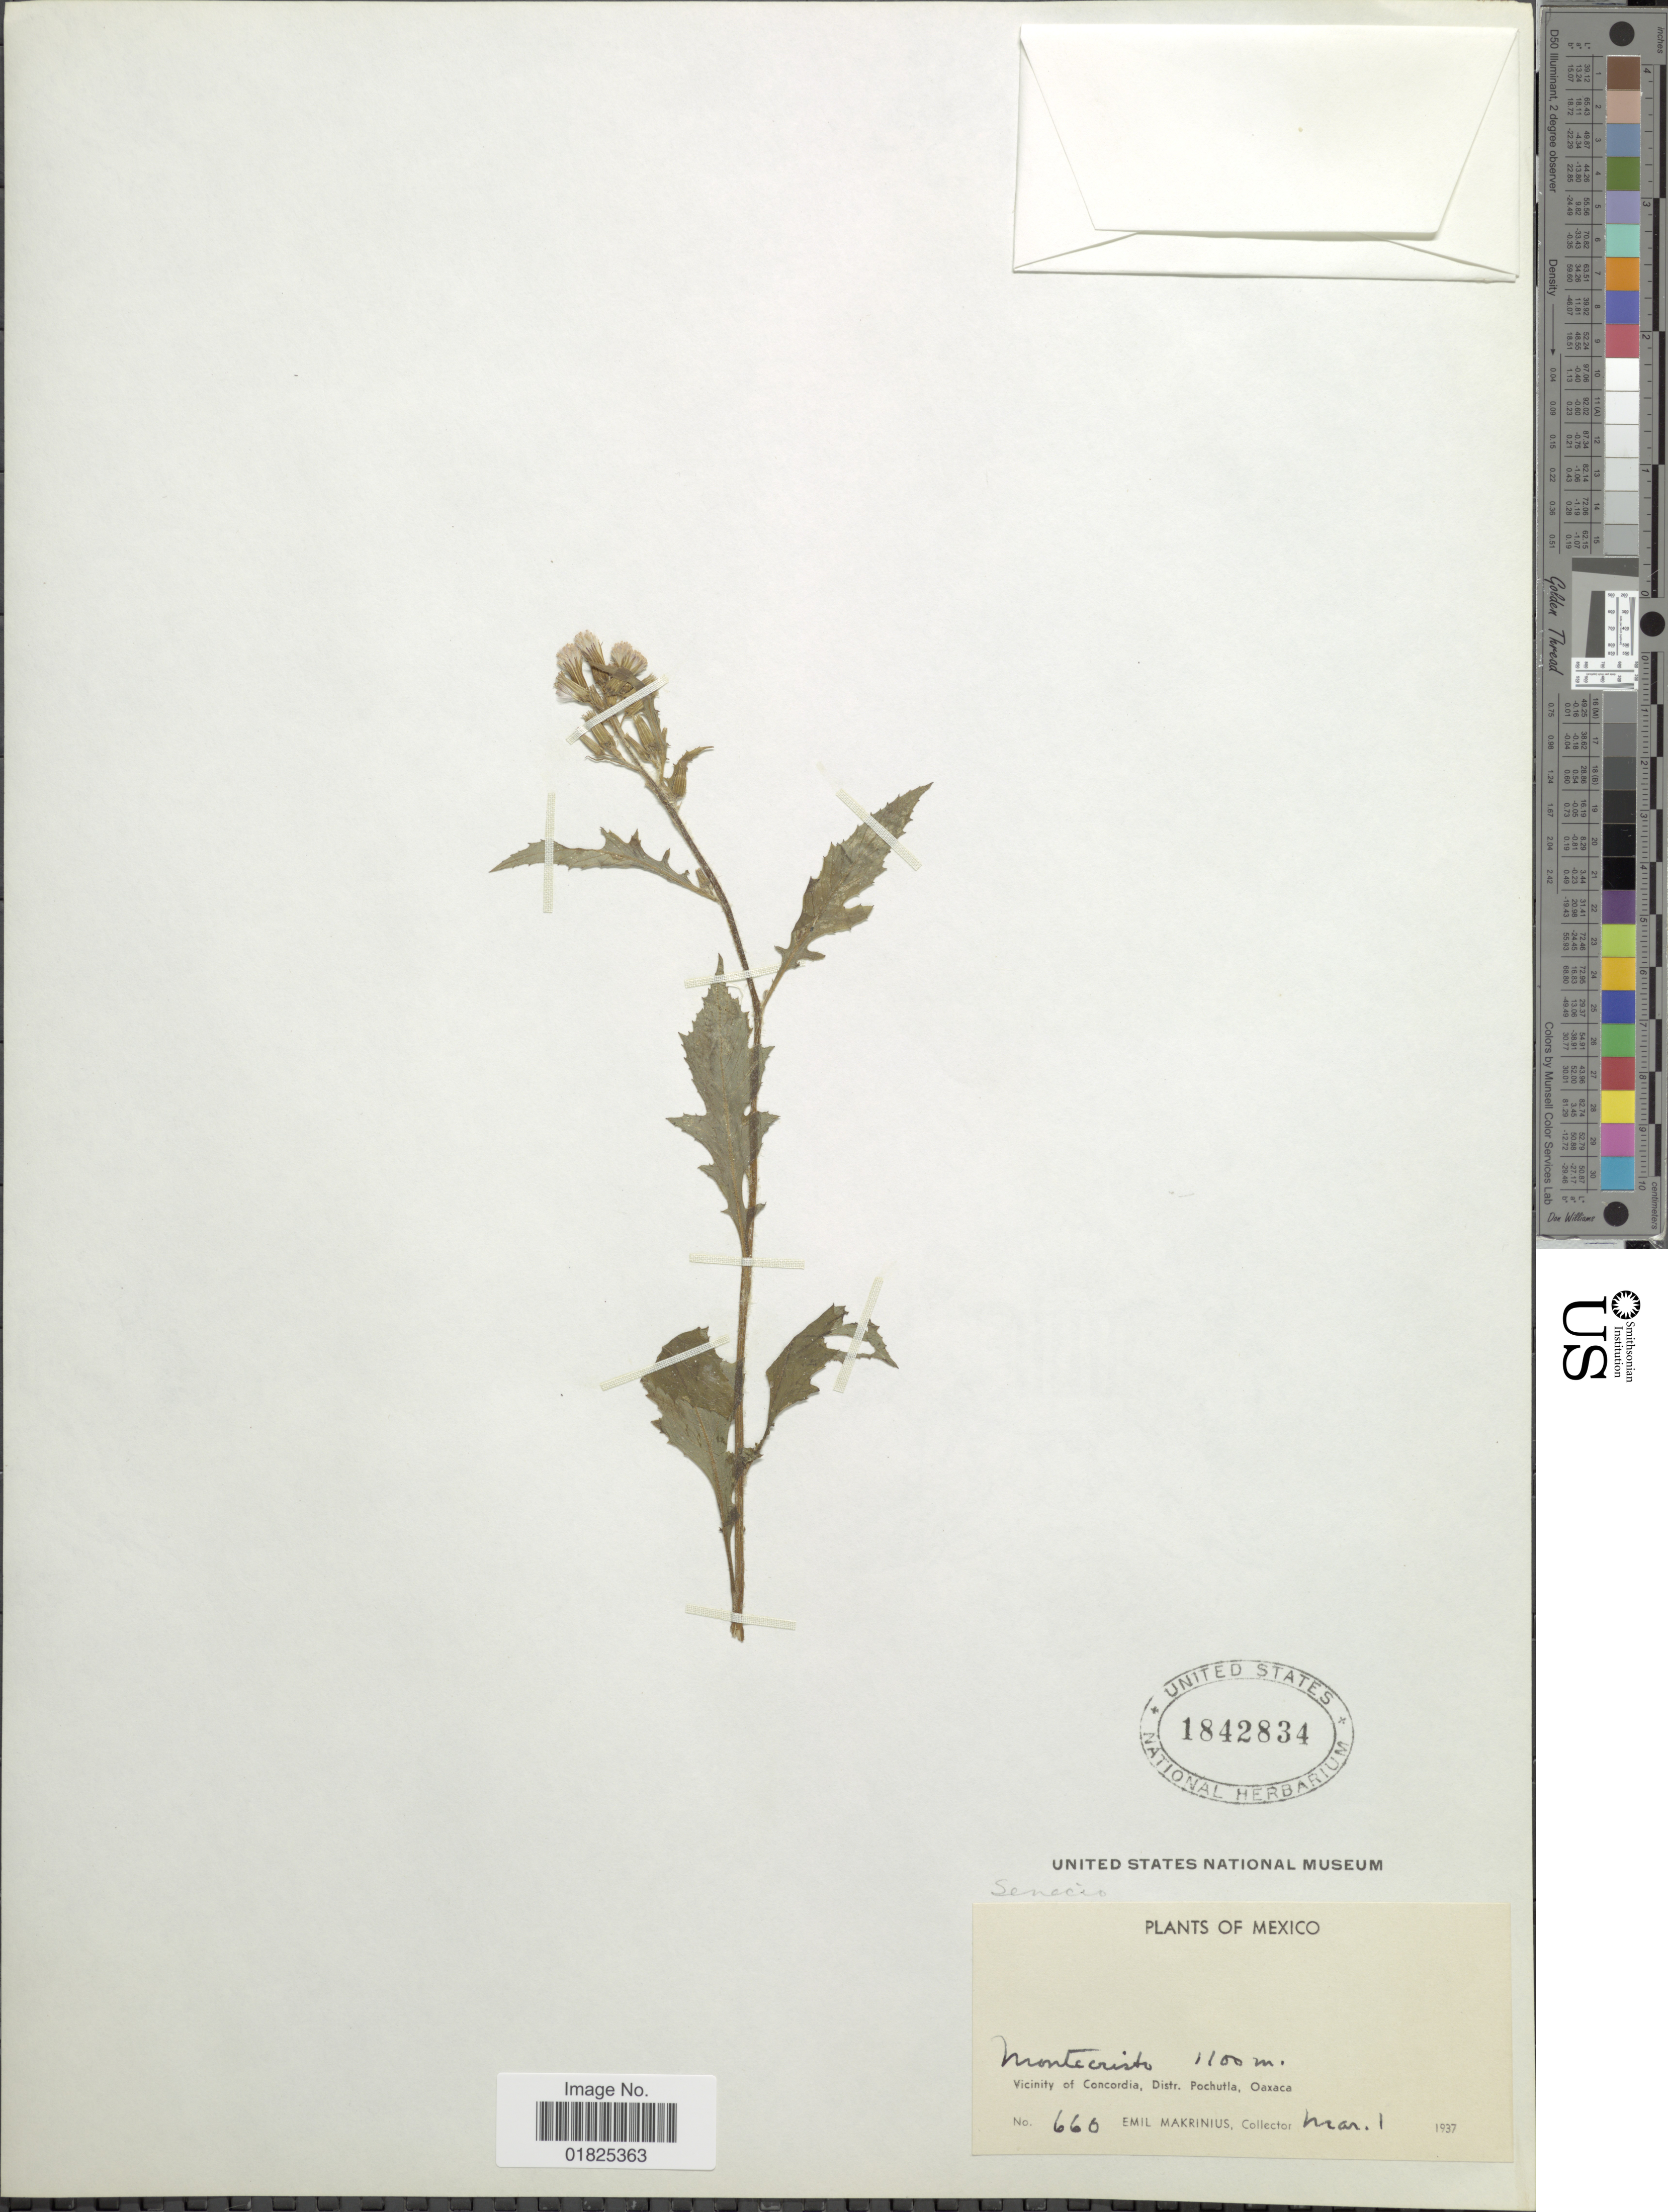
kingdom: Plantae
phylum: Tracheophyta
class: Magnoliopsida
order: Asterales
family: Asteraceae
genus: Erechtites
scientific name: Erechtites valerianifolius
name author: (Link ex Spreng.) DC.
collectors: E. Makrinius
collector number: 660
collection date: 1937-03-01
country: Mexico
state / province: Oaxaca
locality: Vicinity of Concordia, Distr. Pochutla. Montecristo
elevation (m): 1100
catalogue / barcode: US 1842834